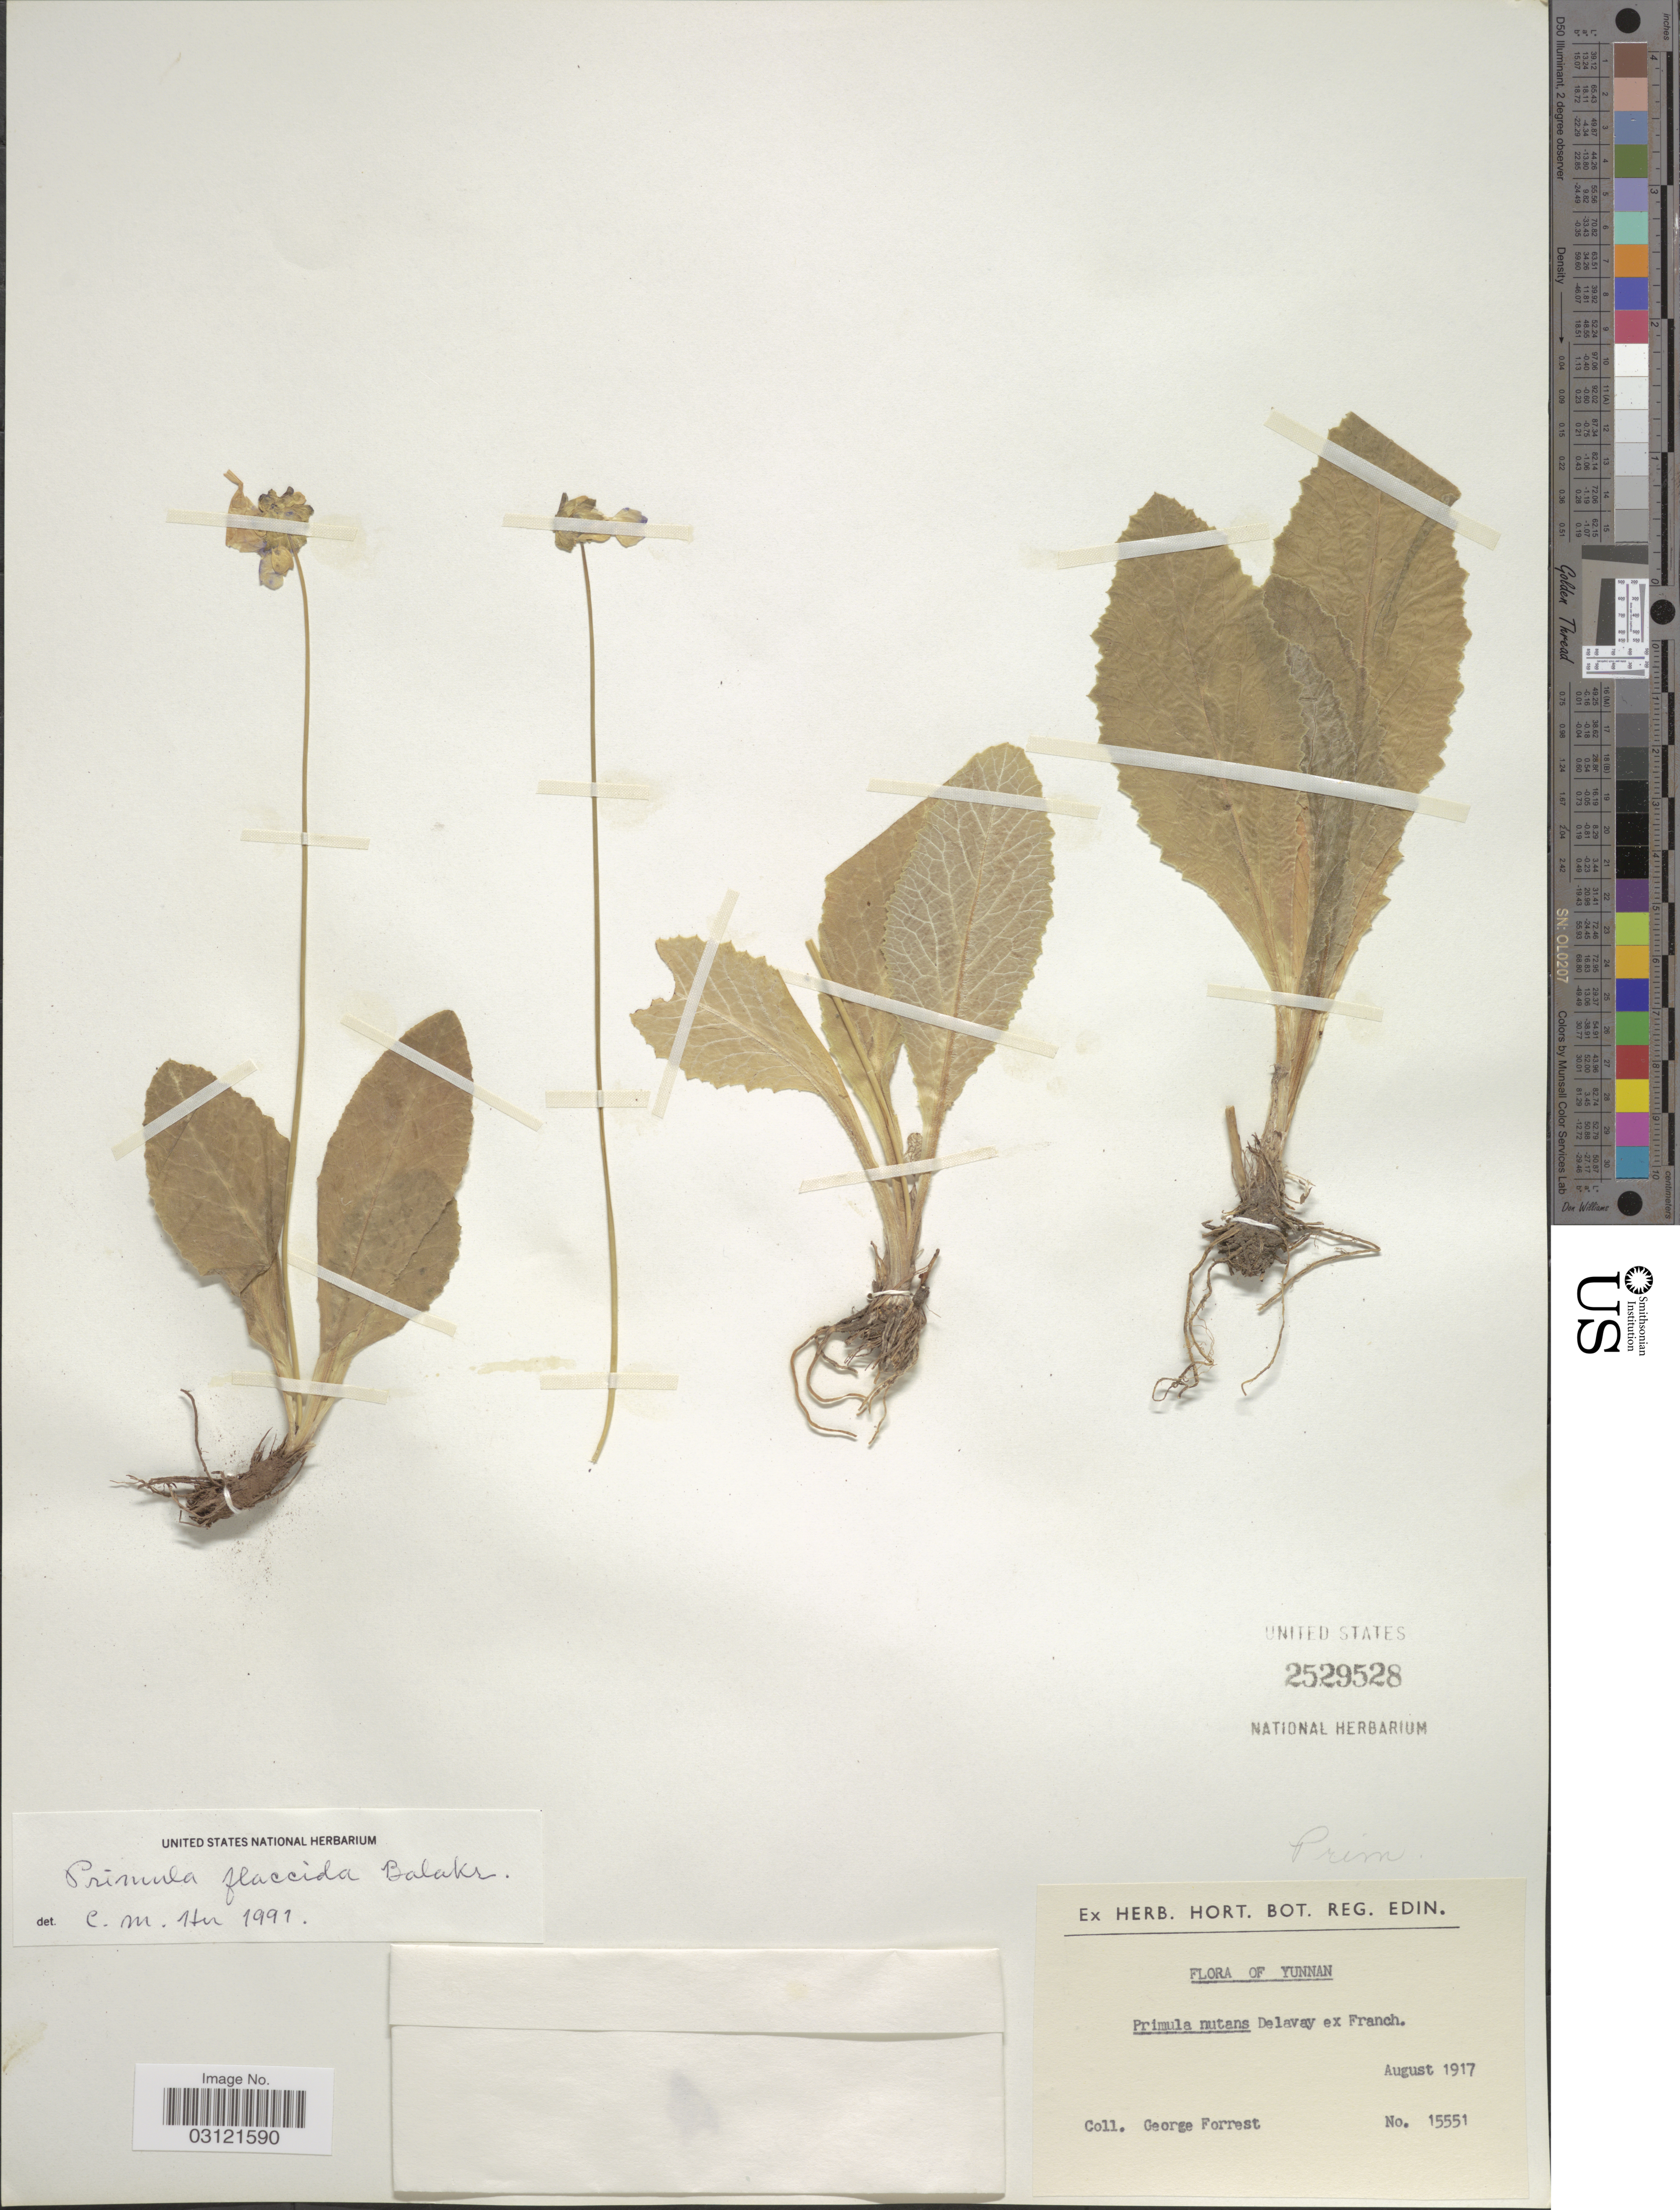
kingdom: Plantae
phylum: Tracheophyta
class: Magnoliopsida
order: Ericales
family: Primulaceae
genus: Primula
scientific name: Primula nutans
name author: Georgi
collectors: G. Forrest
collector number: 15551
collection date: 1917-08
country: China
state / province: Yunnan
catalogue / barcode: US 2529528